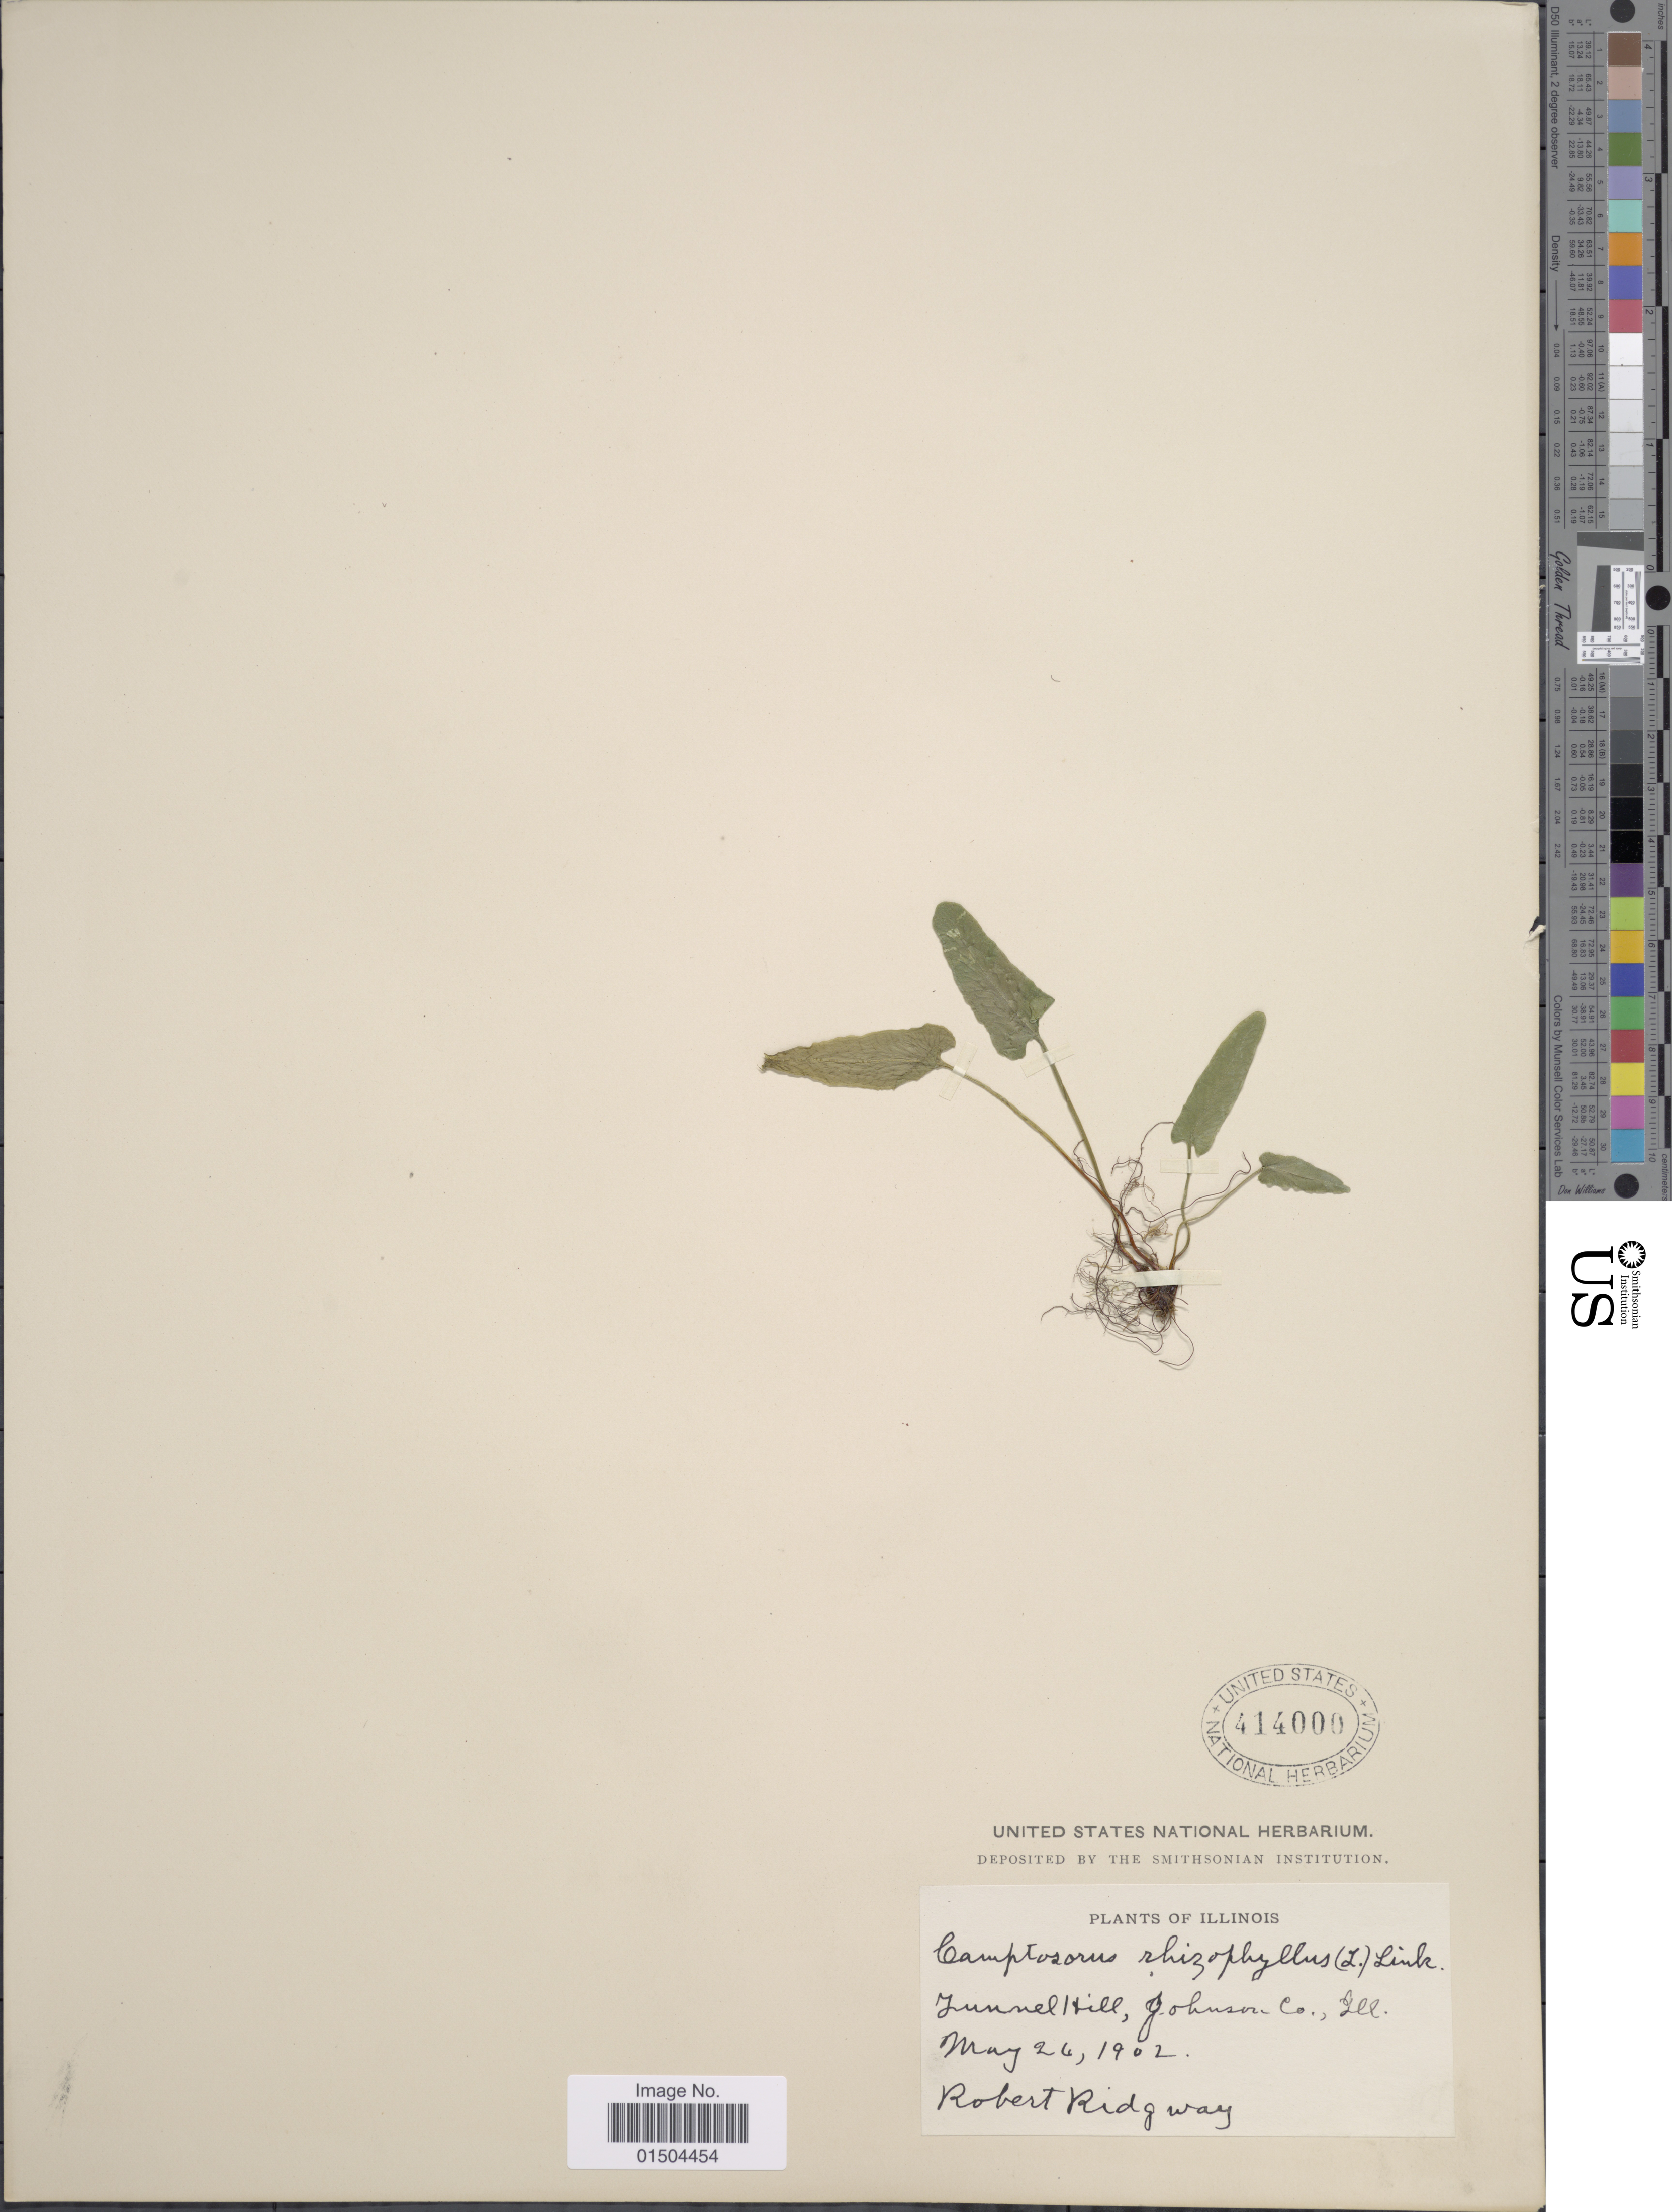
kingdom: Plantae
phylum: Tracheophyta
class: Polypodiopsida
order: Polypodiales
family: Aspleniaceae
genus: Asplenium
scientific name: Asplenium rhizophyllum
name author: L.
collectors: R. Ridgway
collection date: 1902-05-24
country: United States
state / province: Illinois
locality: Tunnell Hill, Johnson Co.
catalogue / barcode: US 414000